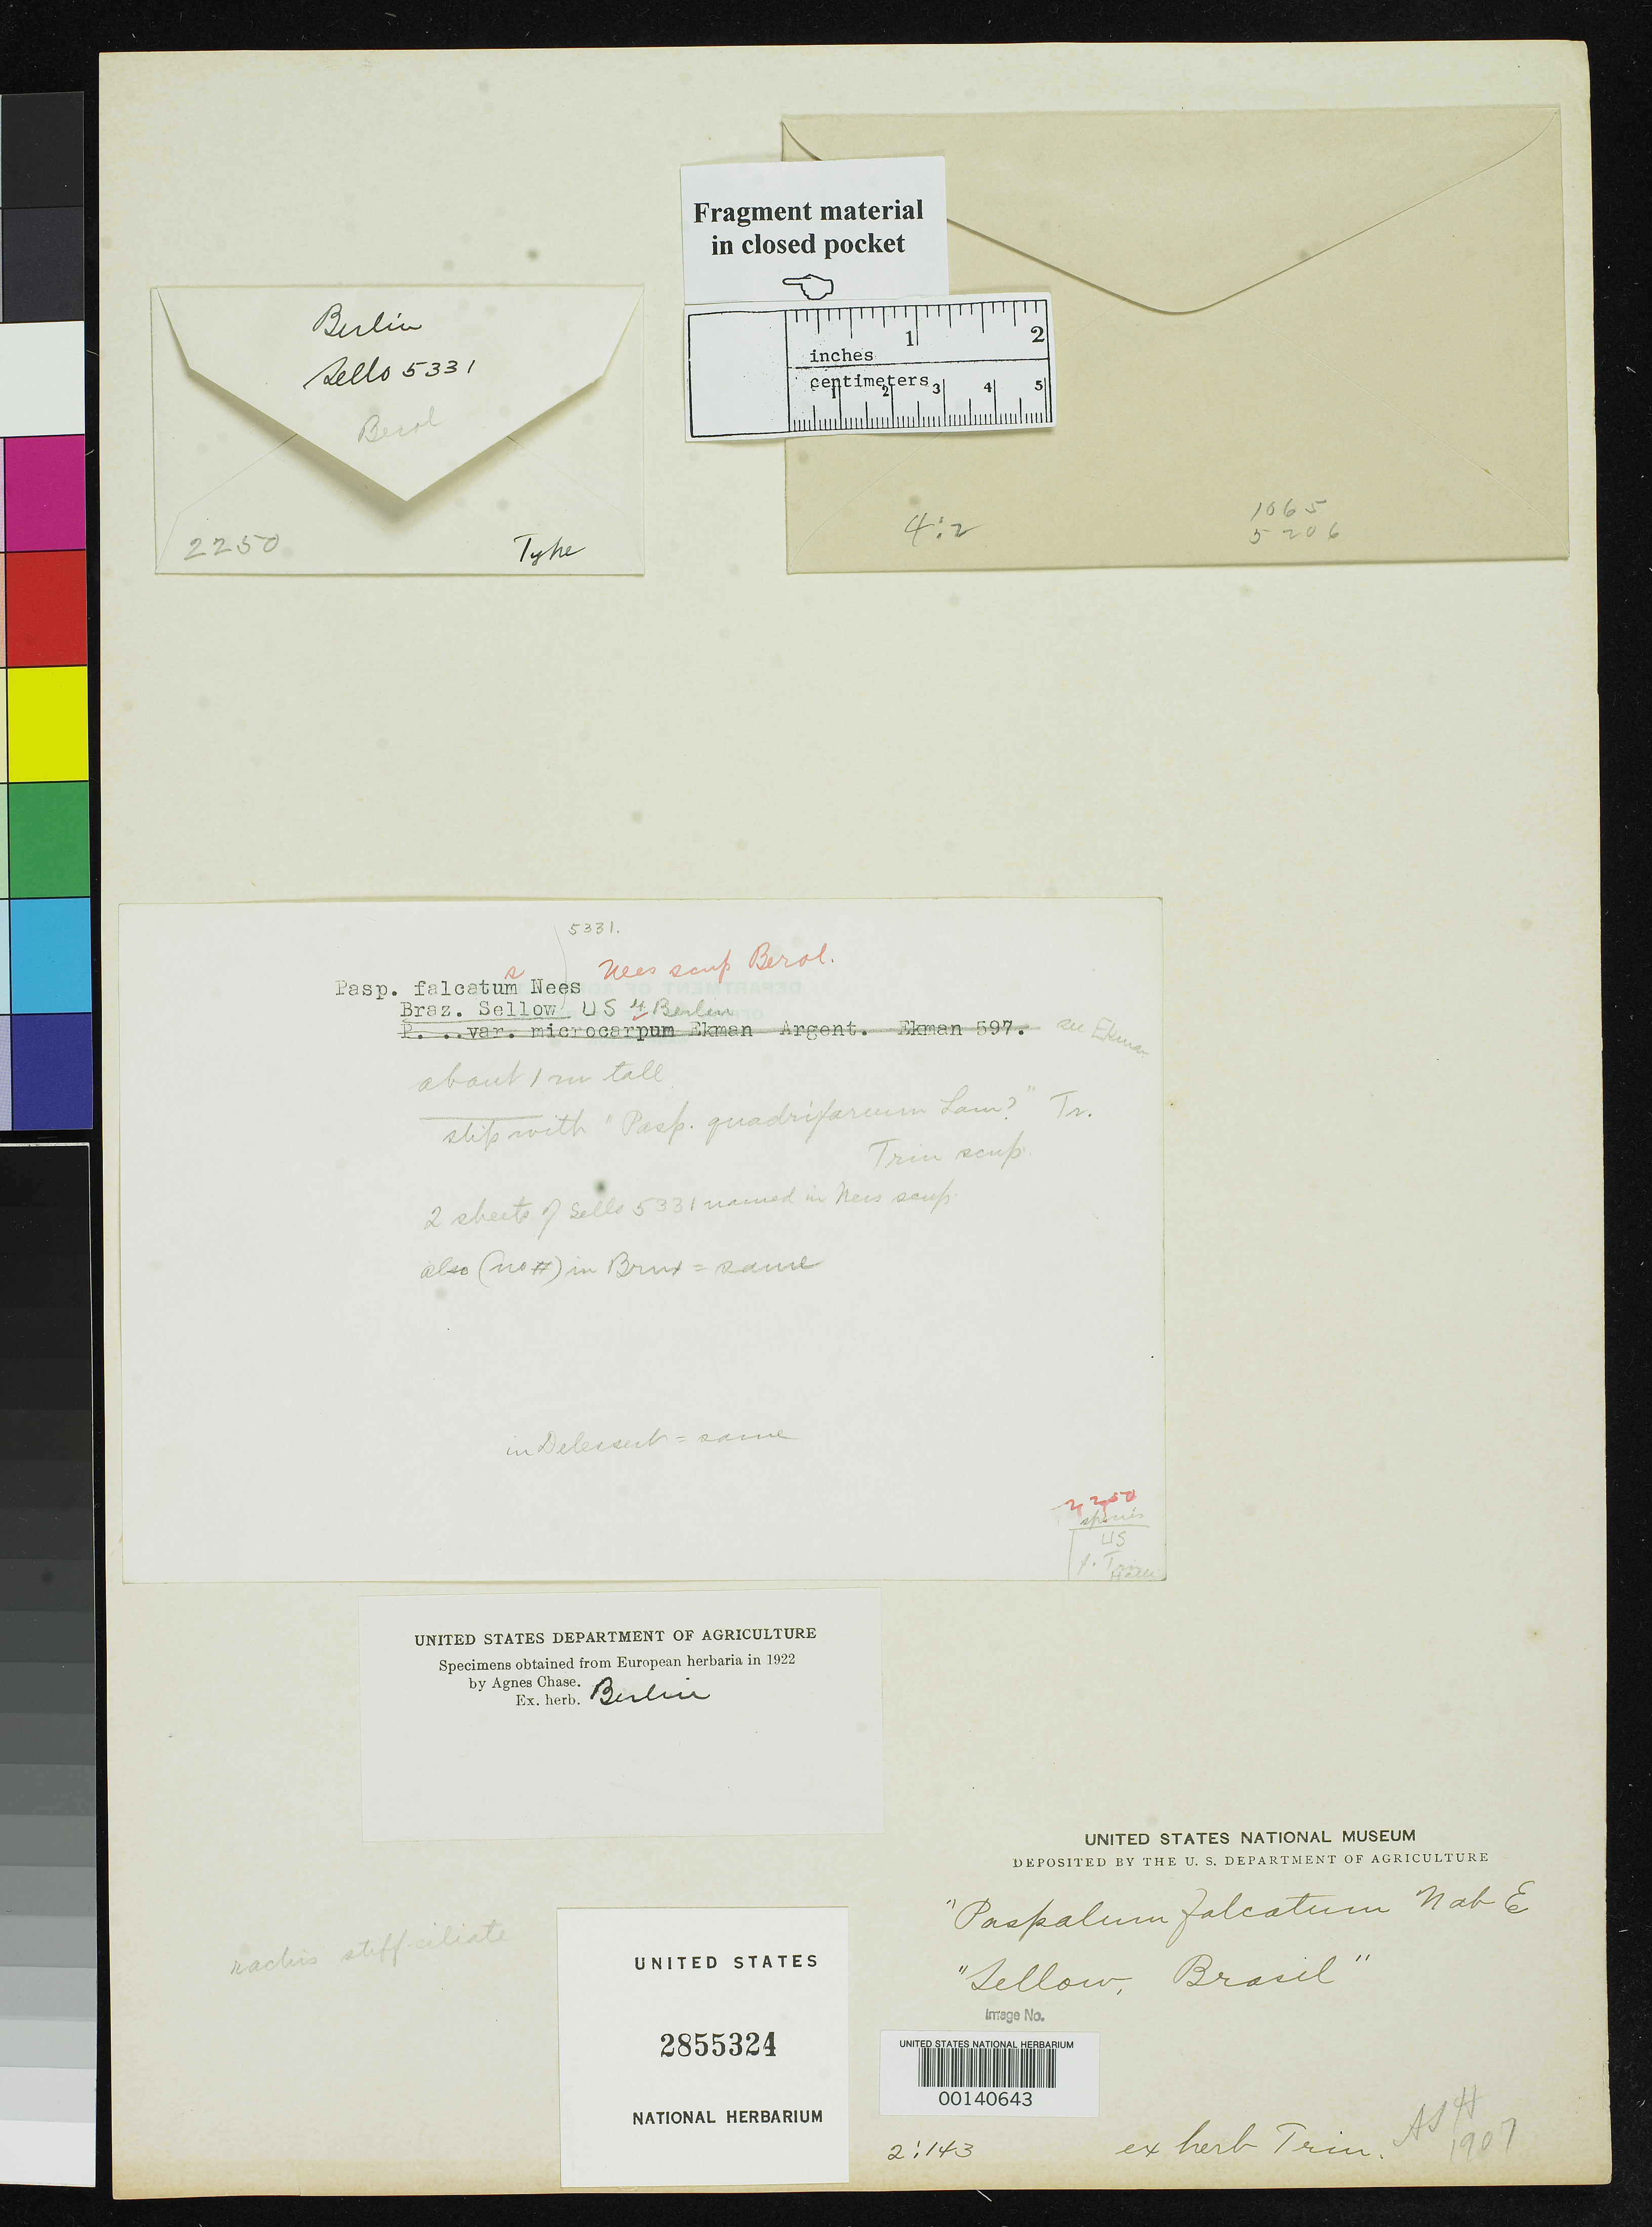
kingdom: Plantae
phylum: Tracheophyta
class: Liliopsida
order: Poales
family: Poaceae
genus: Paspalum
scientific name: Paspalum falcatum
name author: Nees ex Steud.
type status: Isotype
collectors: F. Sellow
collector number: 5331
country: Brazil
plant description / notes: Fragmentary material of type specimen ex herb. Trin.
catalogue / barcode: US 2855324